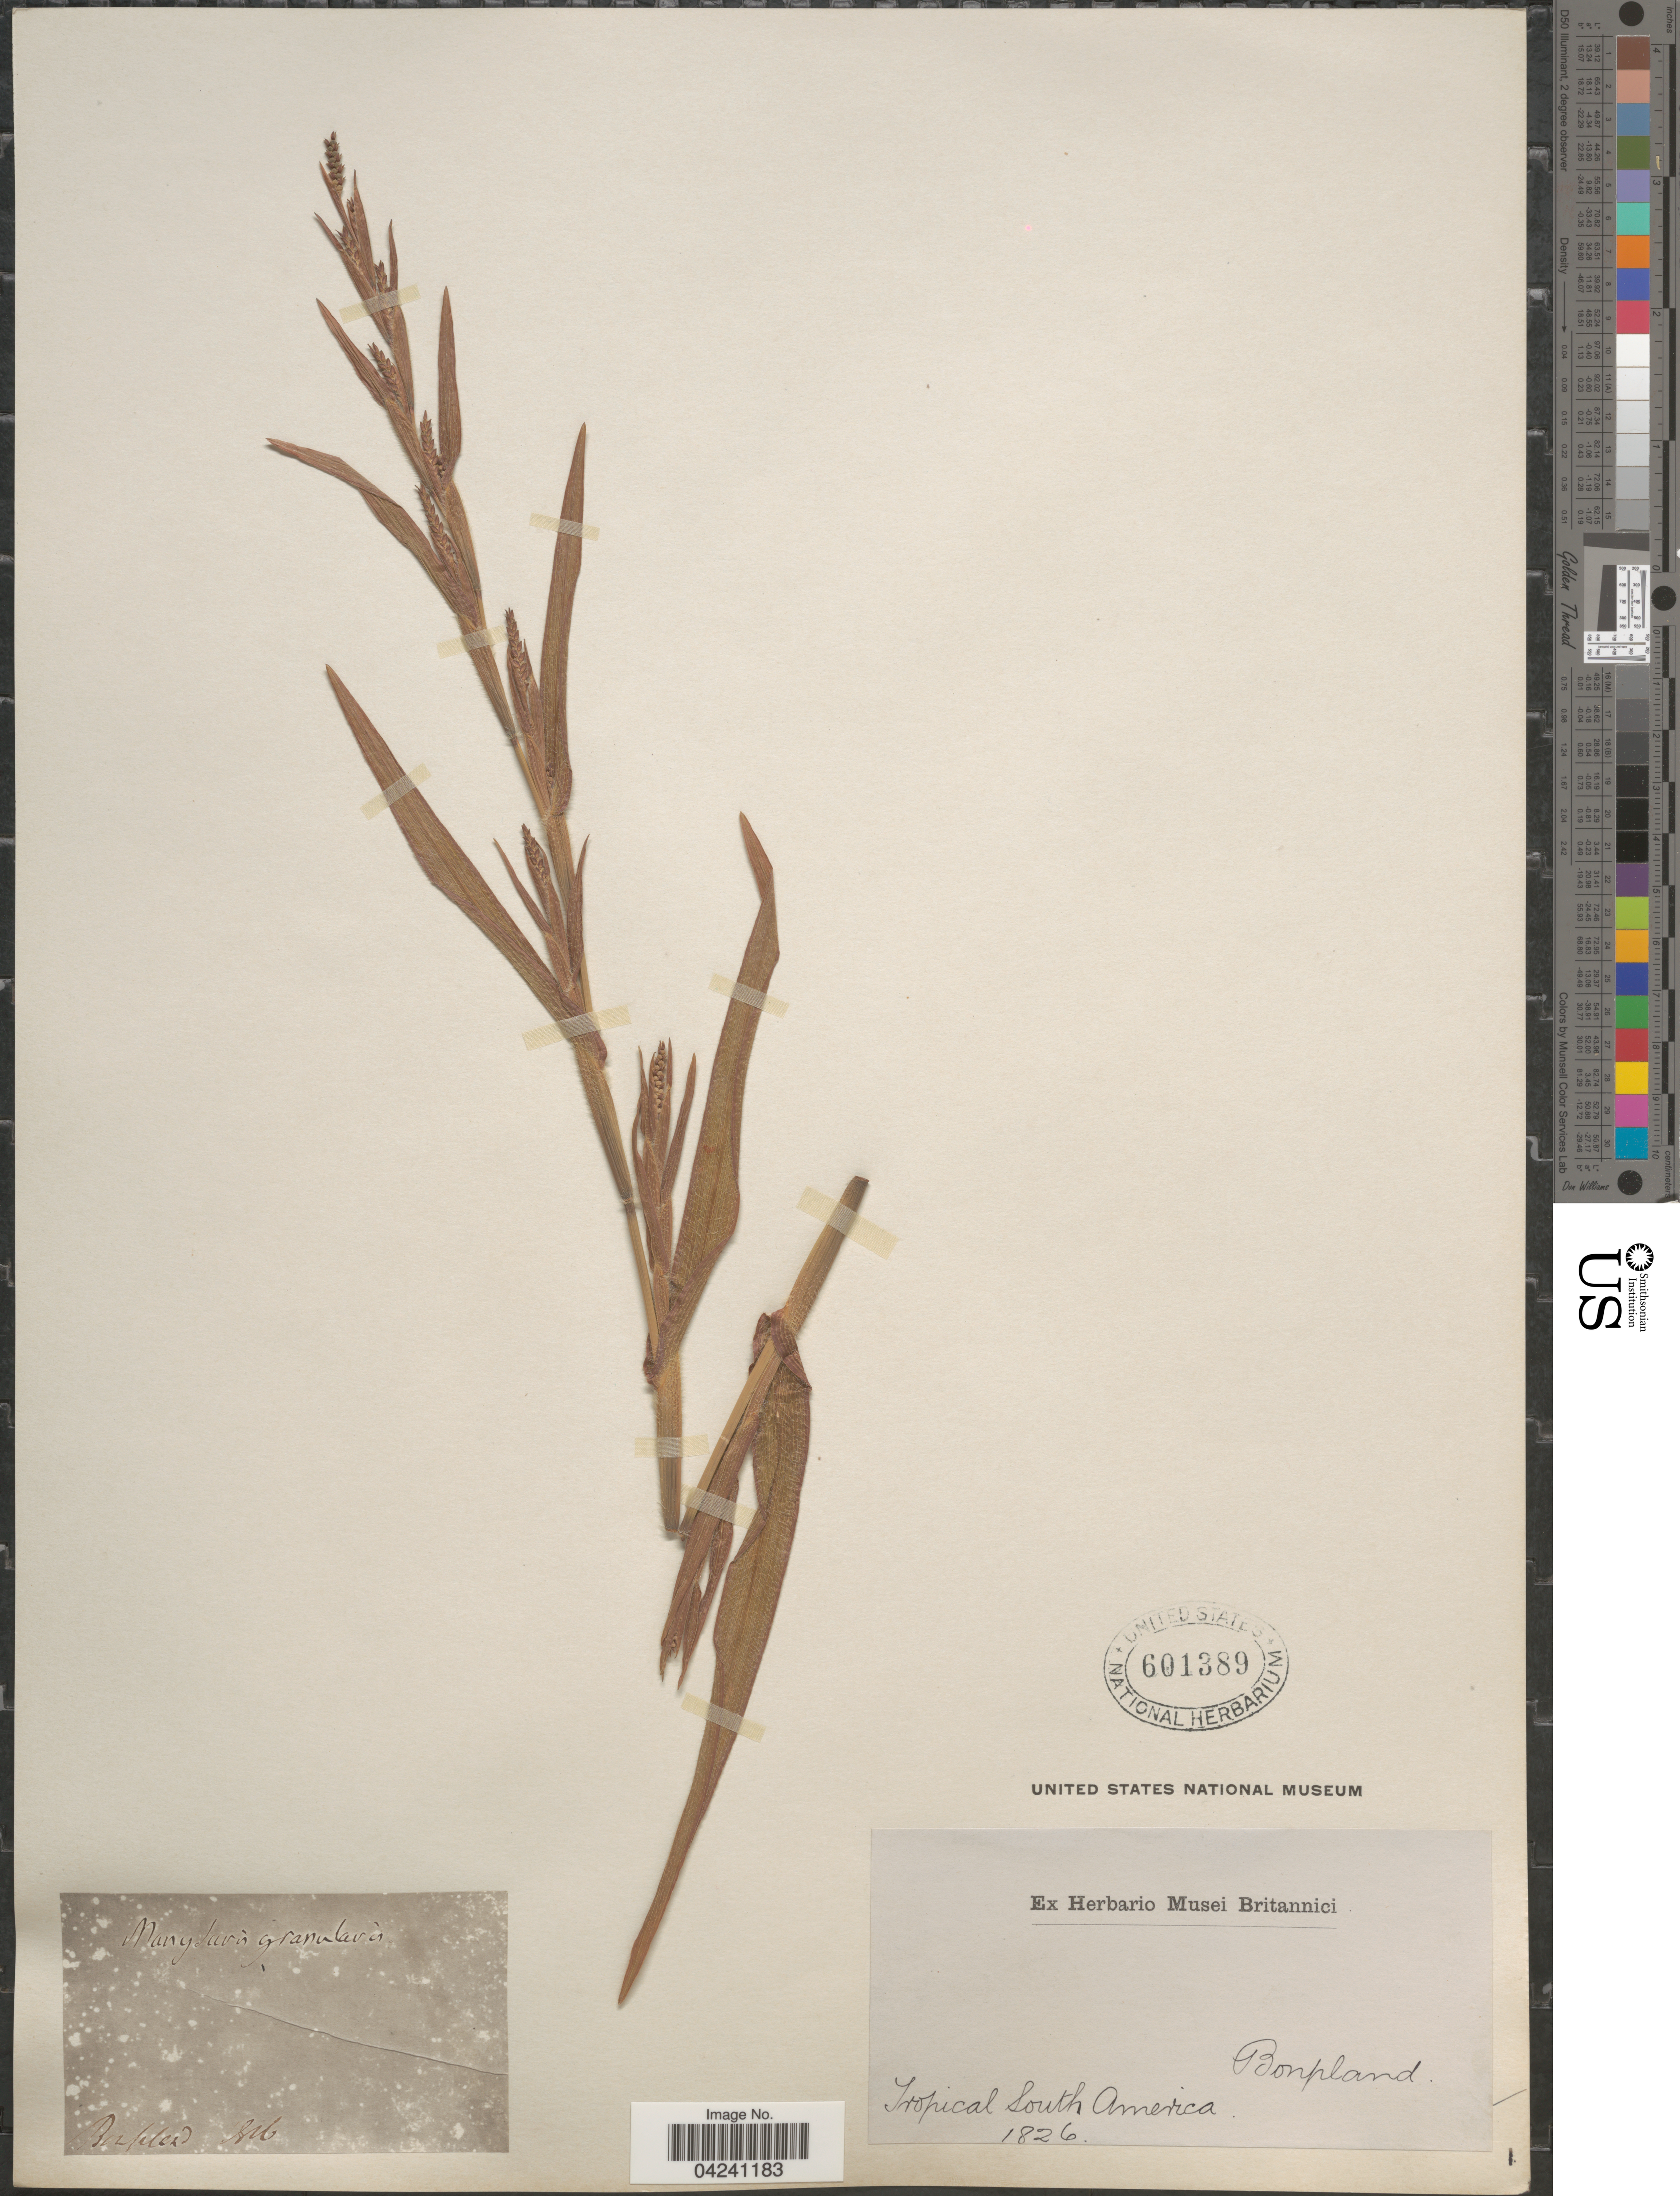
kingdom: Plantae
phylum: Tracheophyta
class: Liliopsida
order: Poales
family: Poaceae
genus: Hackelochloa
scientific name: Hackelochloa granularis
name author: (L.) Kuntze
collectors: A. J. A. Bonpland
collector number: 816*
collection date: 1826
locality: Tropical South America.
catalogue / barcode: US 601389